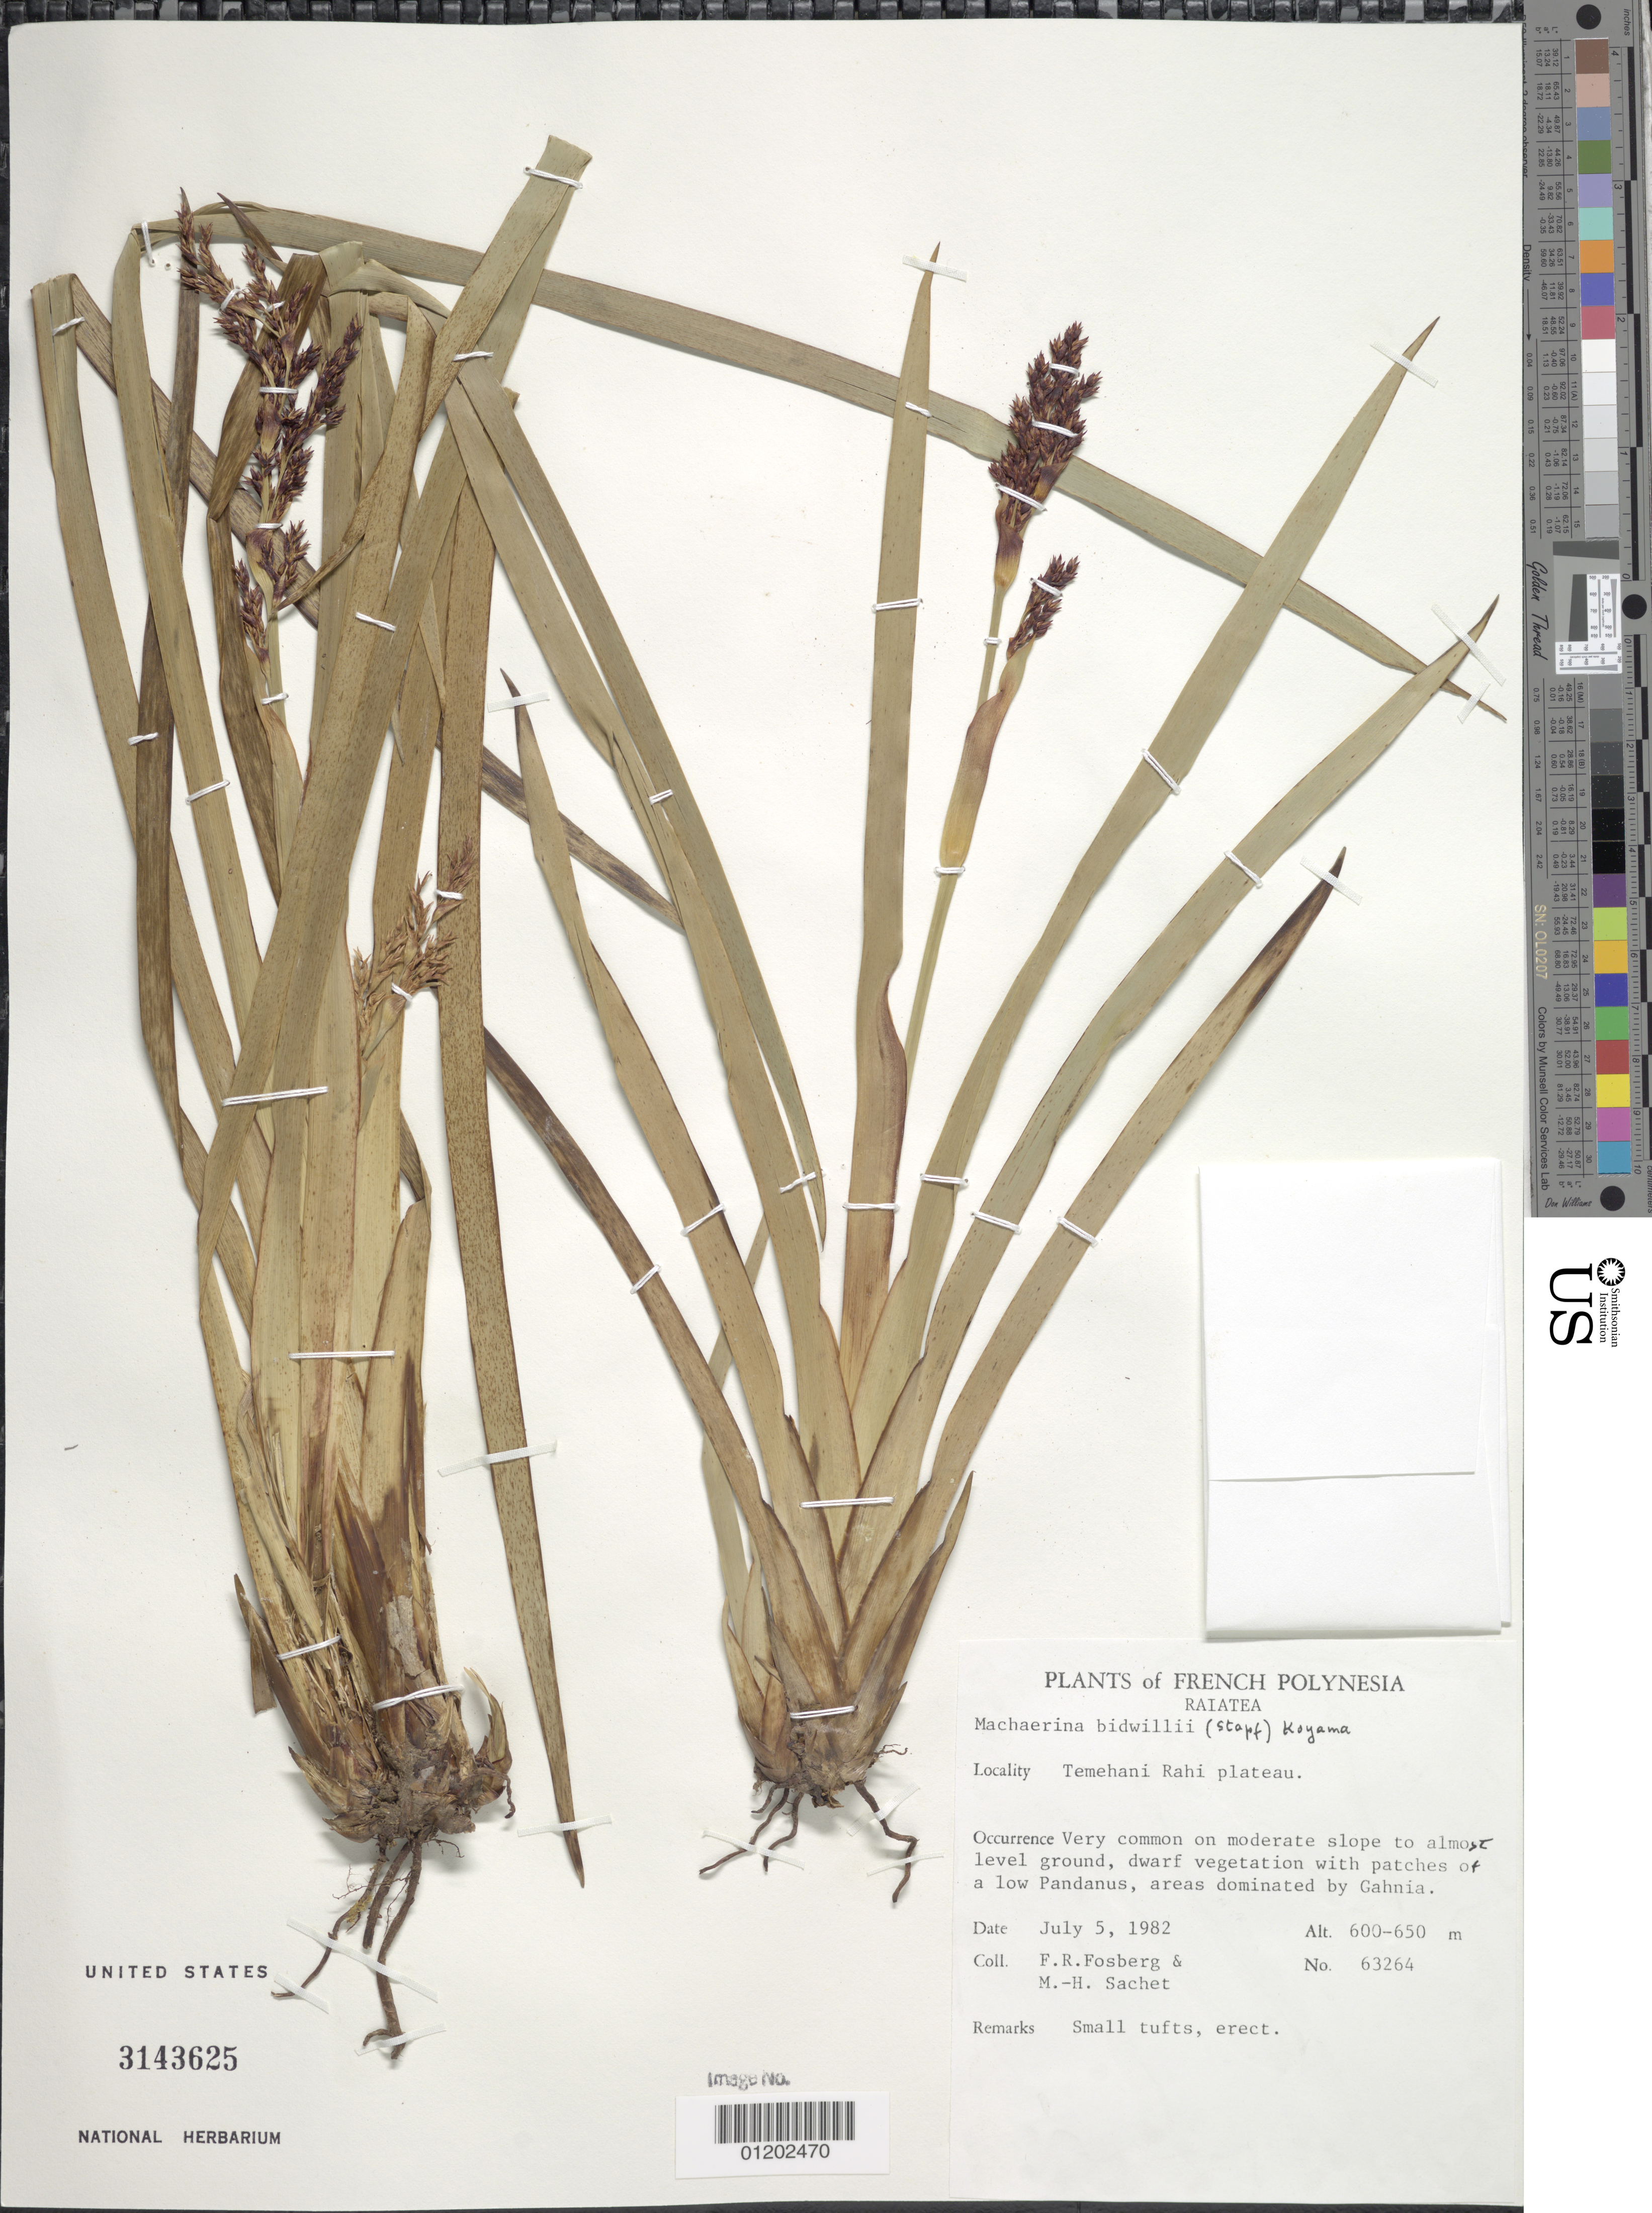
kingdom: Plantae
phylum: Tracheophyta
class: Liliopsida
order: Poales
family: Cyperaceae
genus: Machaerina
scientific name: Machaerina bidwillii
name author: (Stapf ex Setch.) T. Koyama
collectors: F.R. Fosberg & M.-H. Sachet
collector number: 63264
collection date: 1982-07-05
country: French Polynesia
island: Raiatea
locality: Temehani Rahi plateau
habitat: with patches of a low Pandanus, areas dominated by Gahnia.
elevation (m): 600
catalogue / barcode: US 3143625